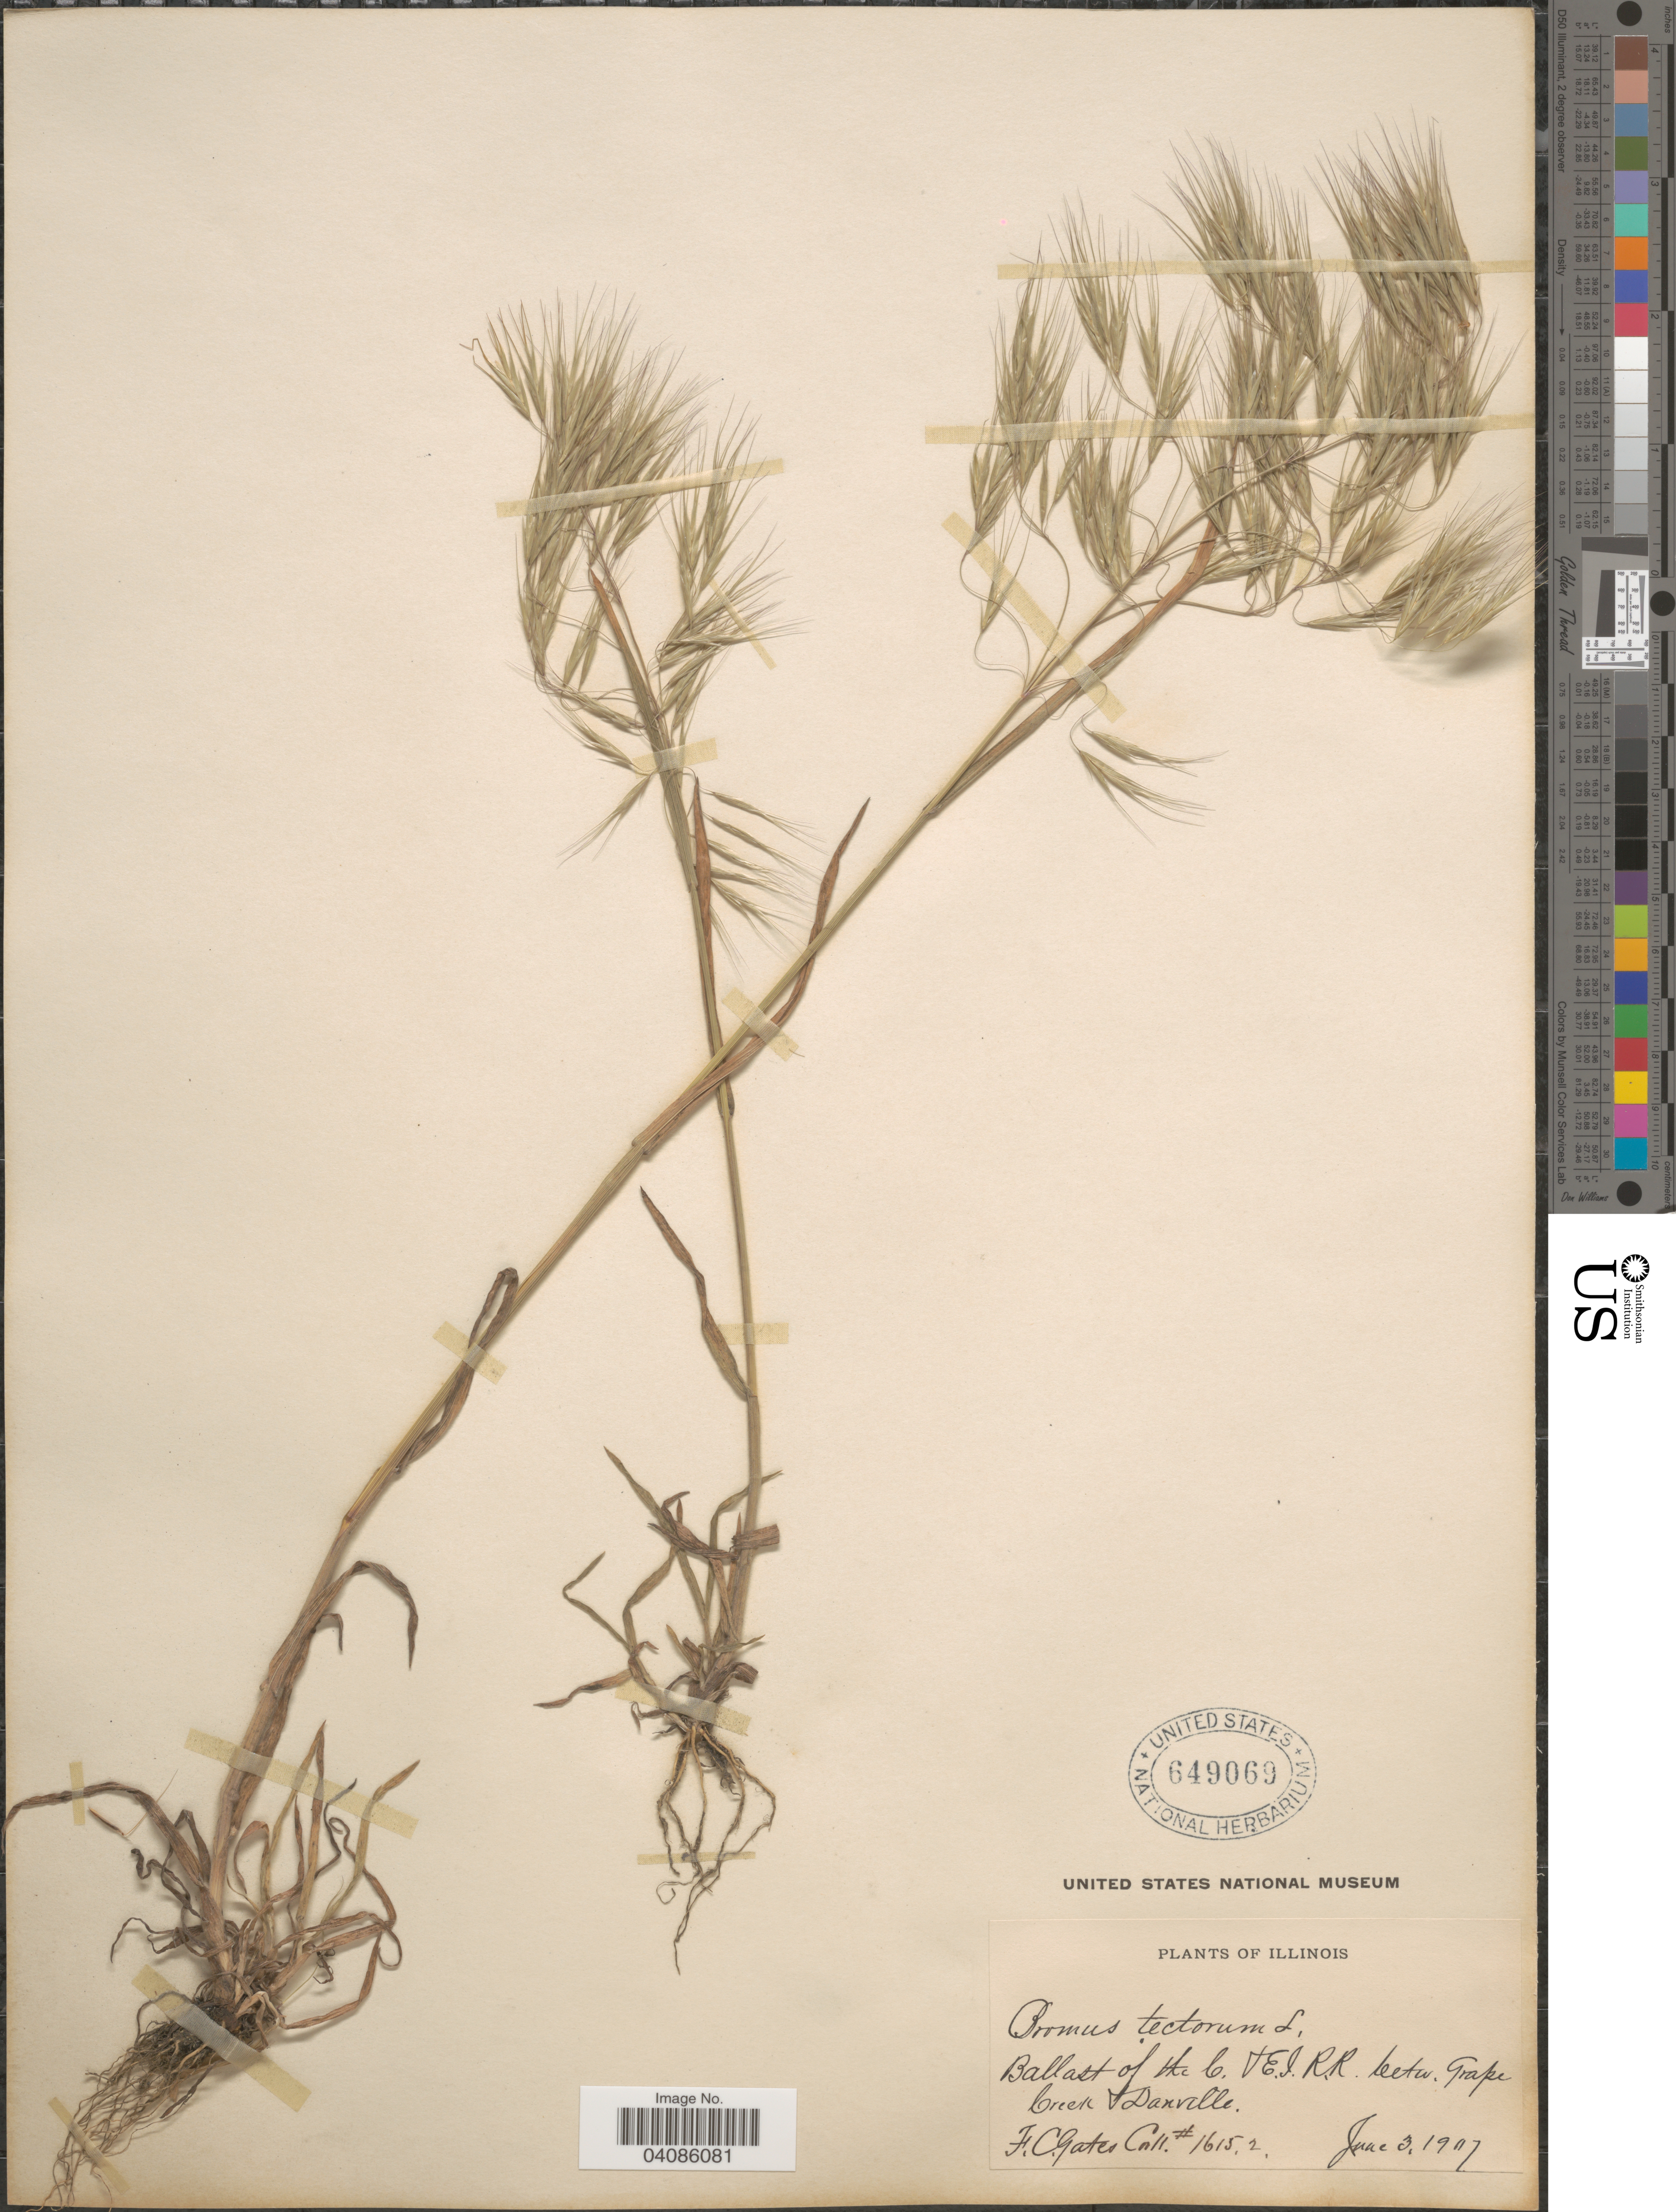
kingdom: Plantae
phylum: Tracheophyta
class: Liliopsida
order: Poales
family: Poaceae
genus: Bromus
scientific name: Bromus tectorum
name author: L.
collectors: F. C. Gates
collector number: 16152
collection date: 1907-06-03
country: United States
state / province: Illinois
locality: Ballast of the C. & E.I. R.R. betw. Grape Creek & Danville.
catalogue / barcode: US 649069